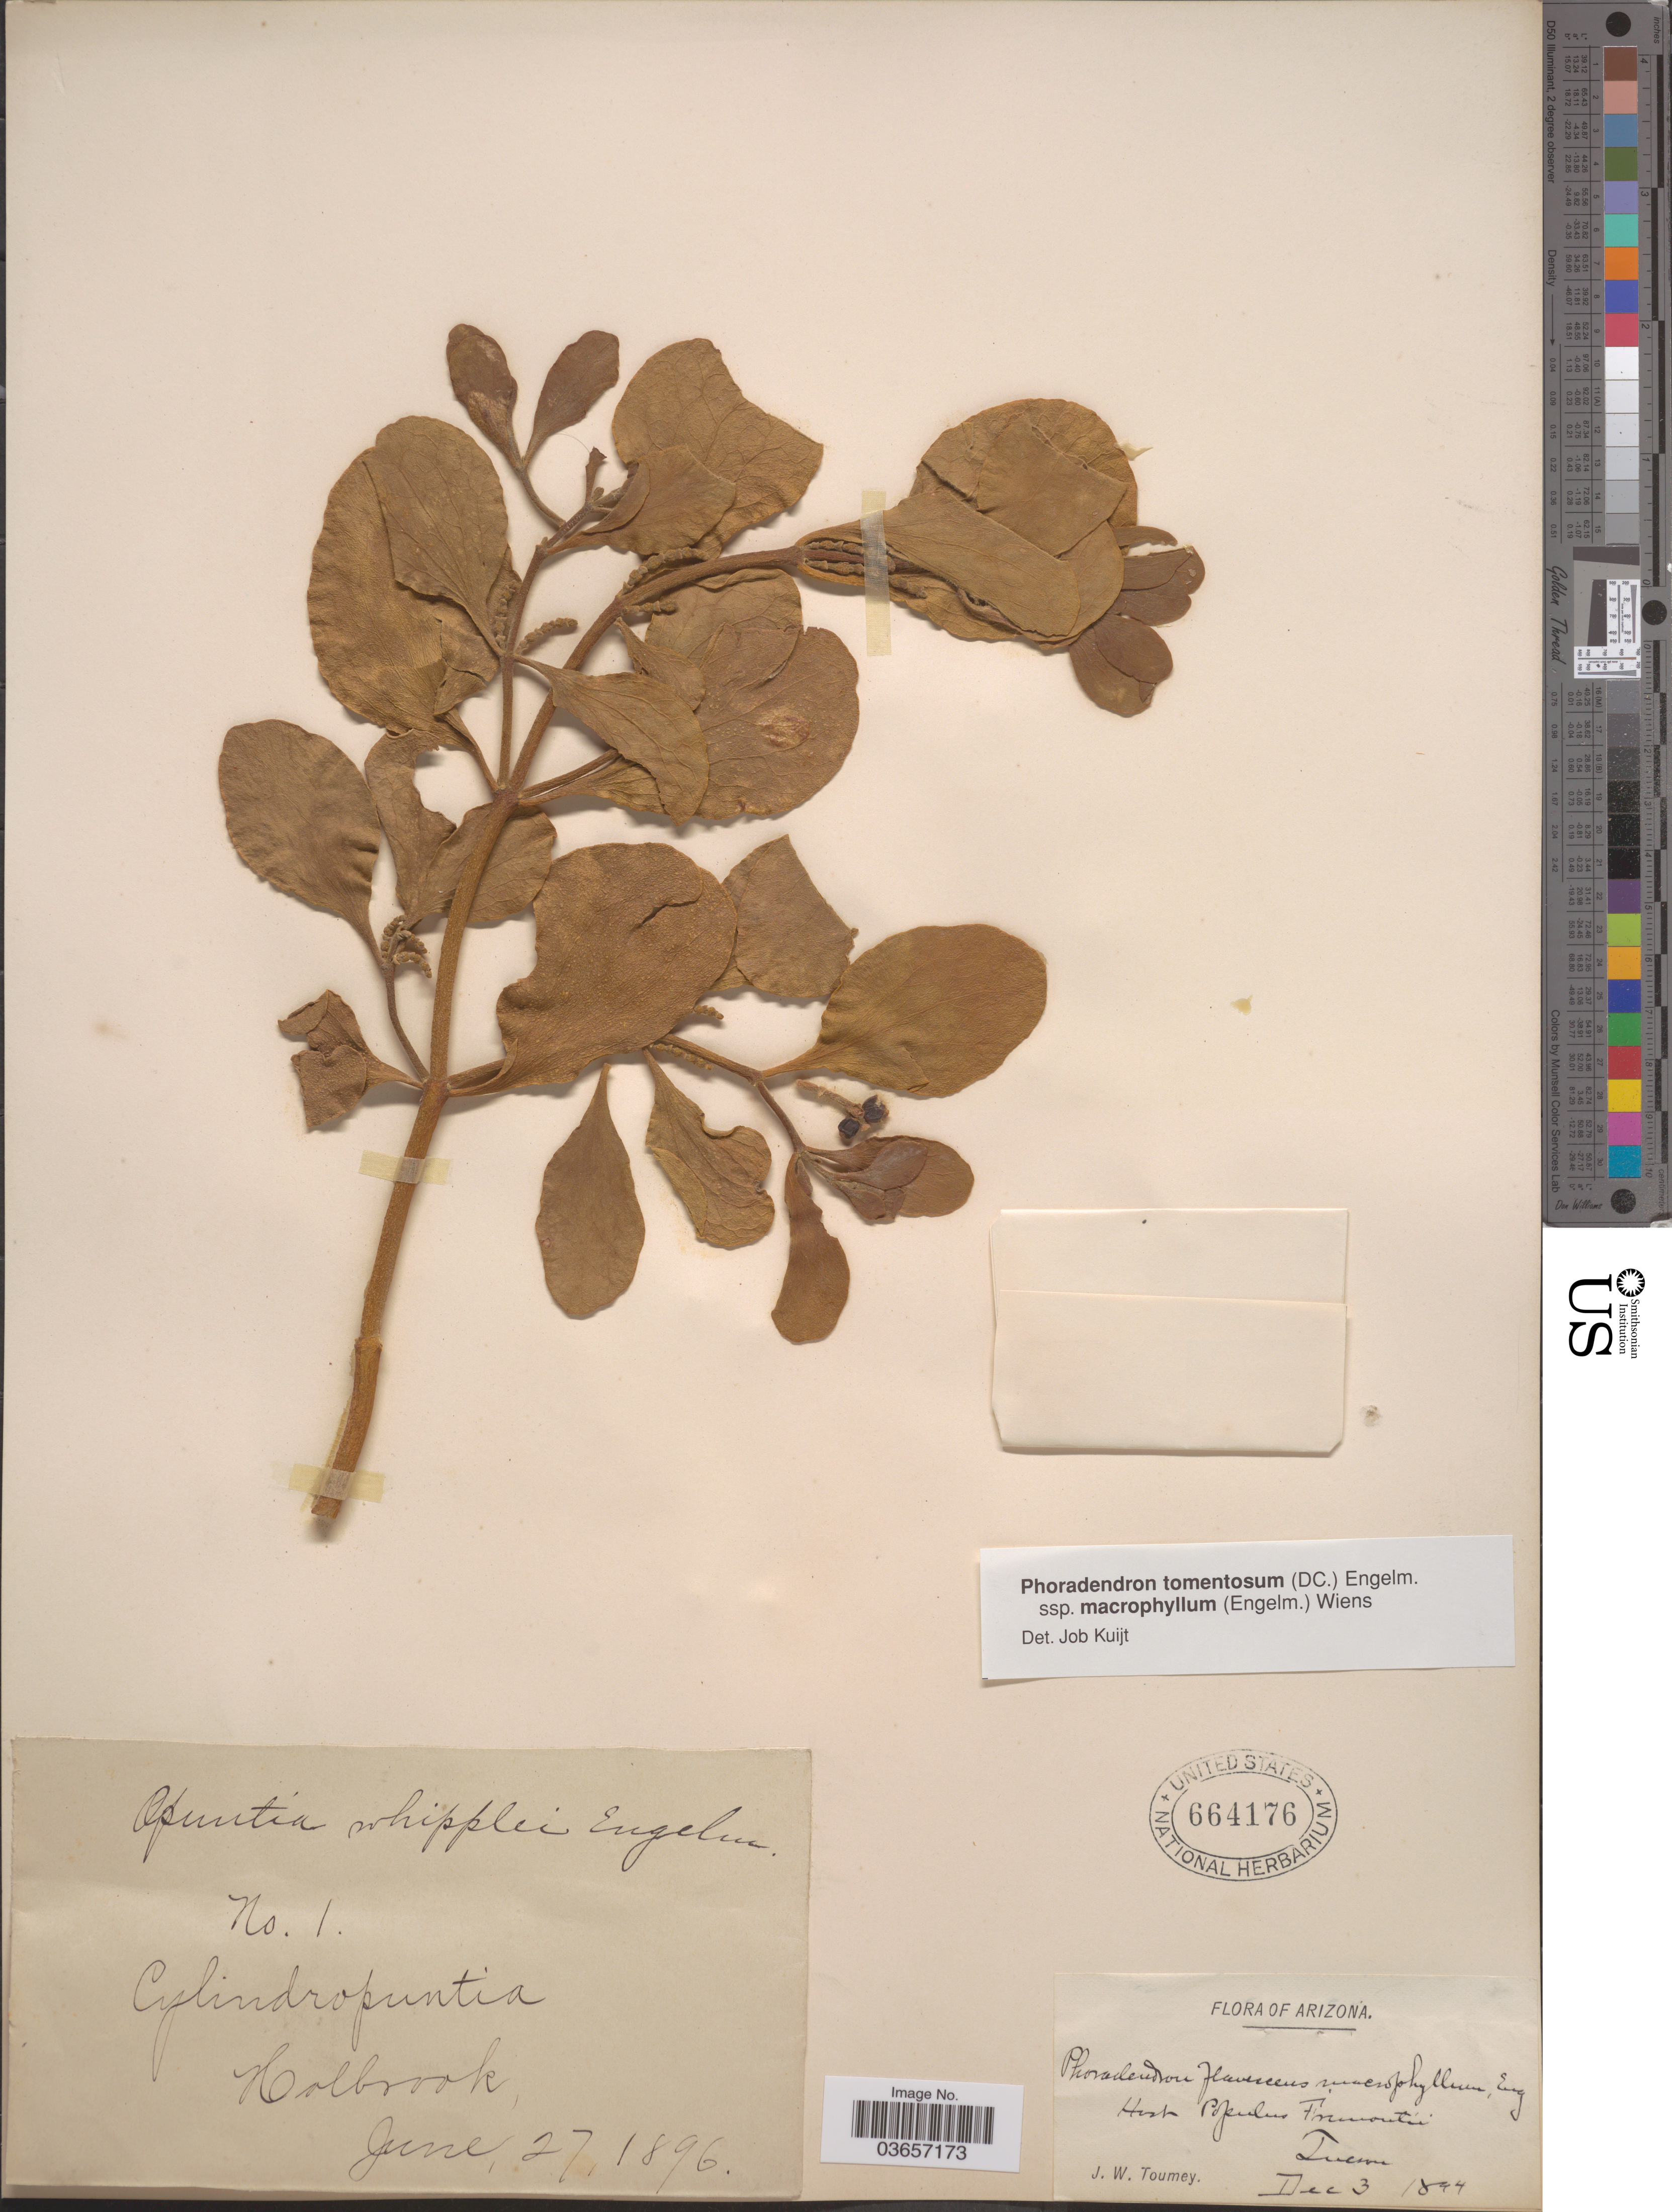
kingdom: Plantae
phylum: Tracheophyta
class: Magnoliopsida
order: Santalales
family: Viscaceae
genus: Phoradendron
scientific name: Phoradendron tomentosum subsp. macrophyllum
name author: DC.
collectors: J. W. Toumey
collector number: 1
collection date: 1896-06-27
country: United States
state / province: Arizona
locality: Holbrook. Tucson.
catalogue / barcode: US 664176